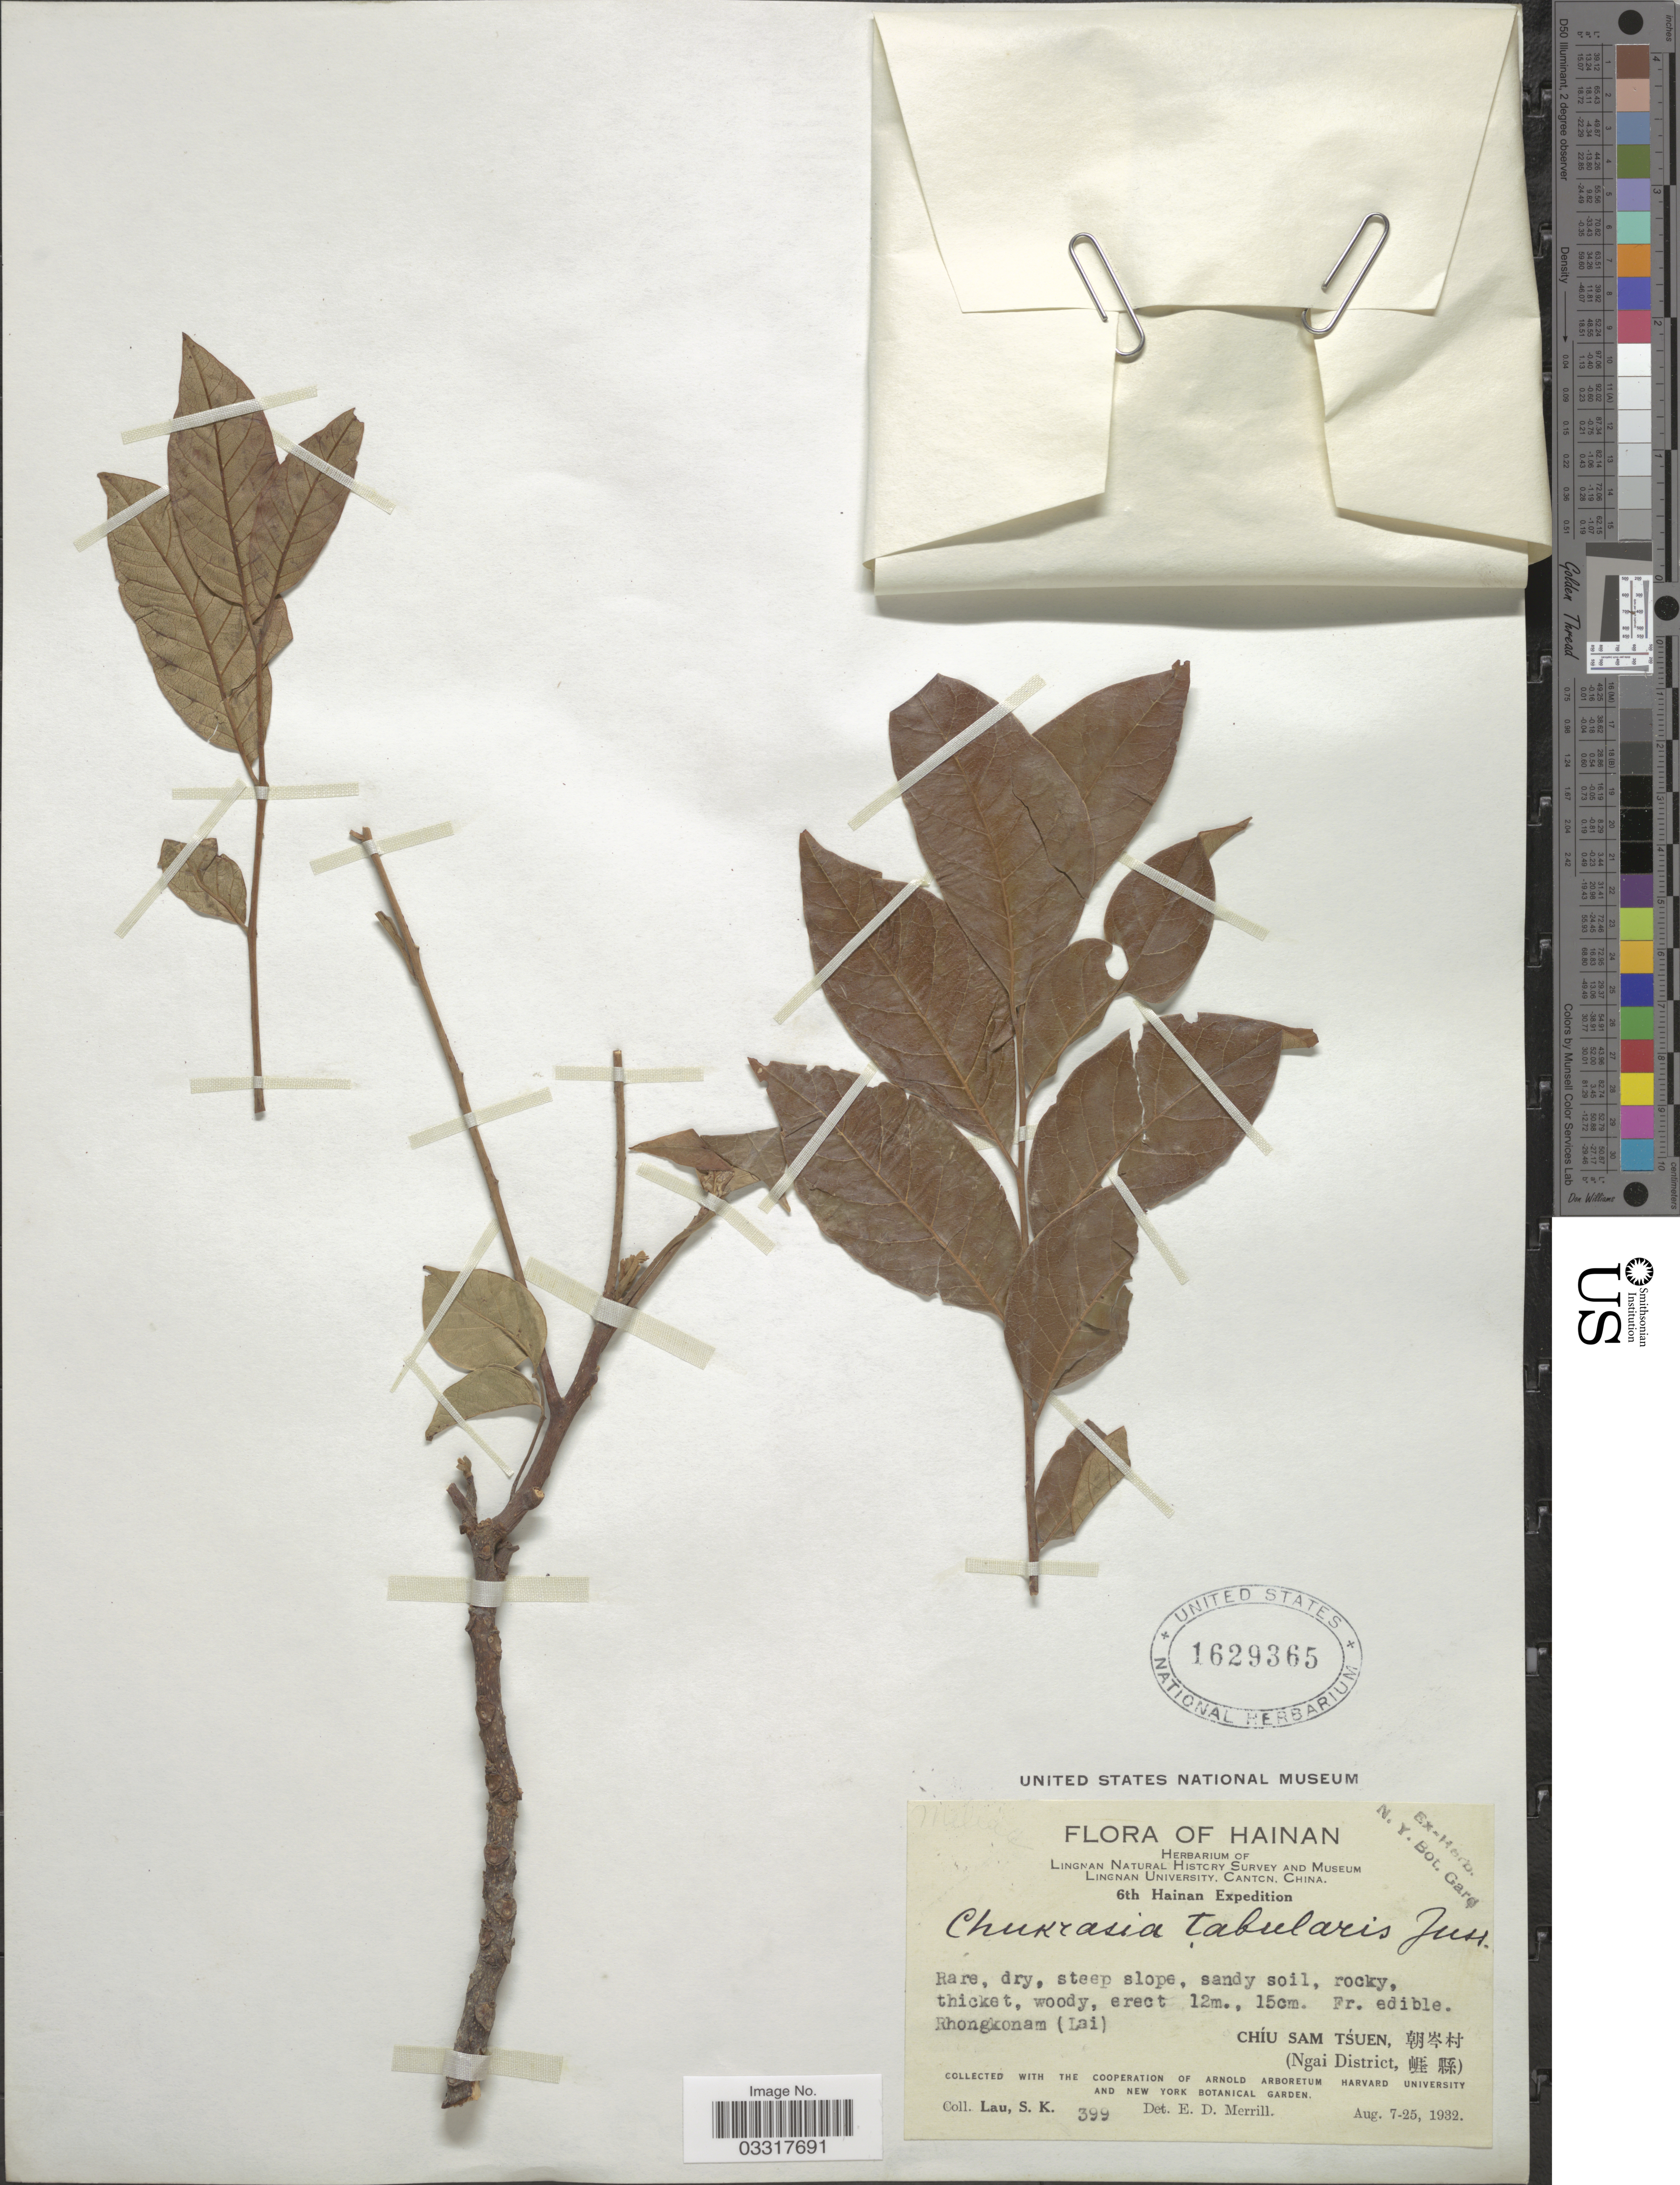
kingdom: Plantae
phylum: Tracheophyta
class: Magnoliopsida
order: Sapindales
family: Meliaceae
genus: Chukrasia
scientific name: Chukrasia tabularis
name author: A. Juss.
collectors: S. K. Lau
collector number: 399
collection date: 1932-08-07/1932-08-25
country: China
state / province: Hainan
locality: Chíu Sam Tśuen. Ngai District.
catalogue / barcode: US 1629365